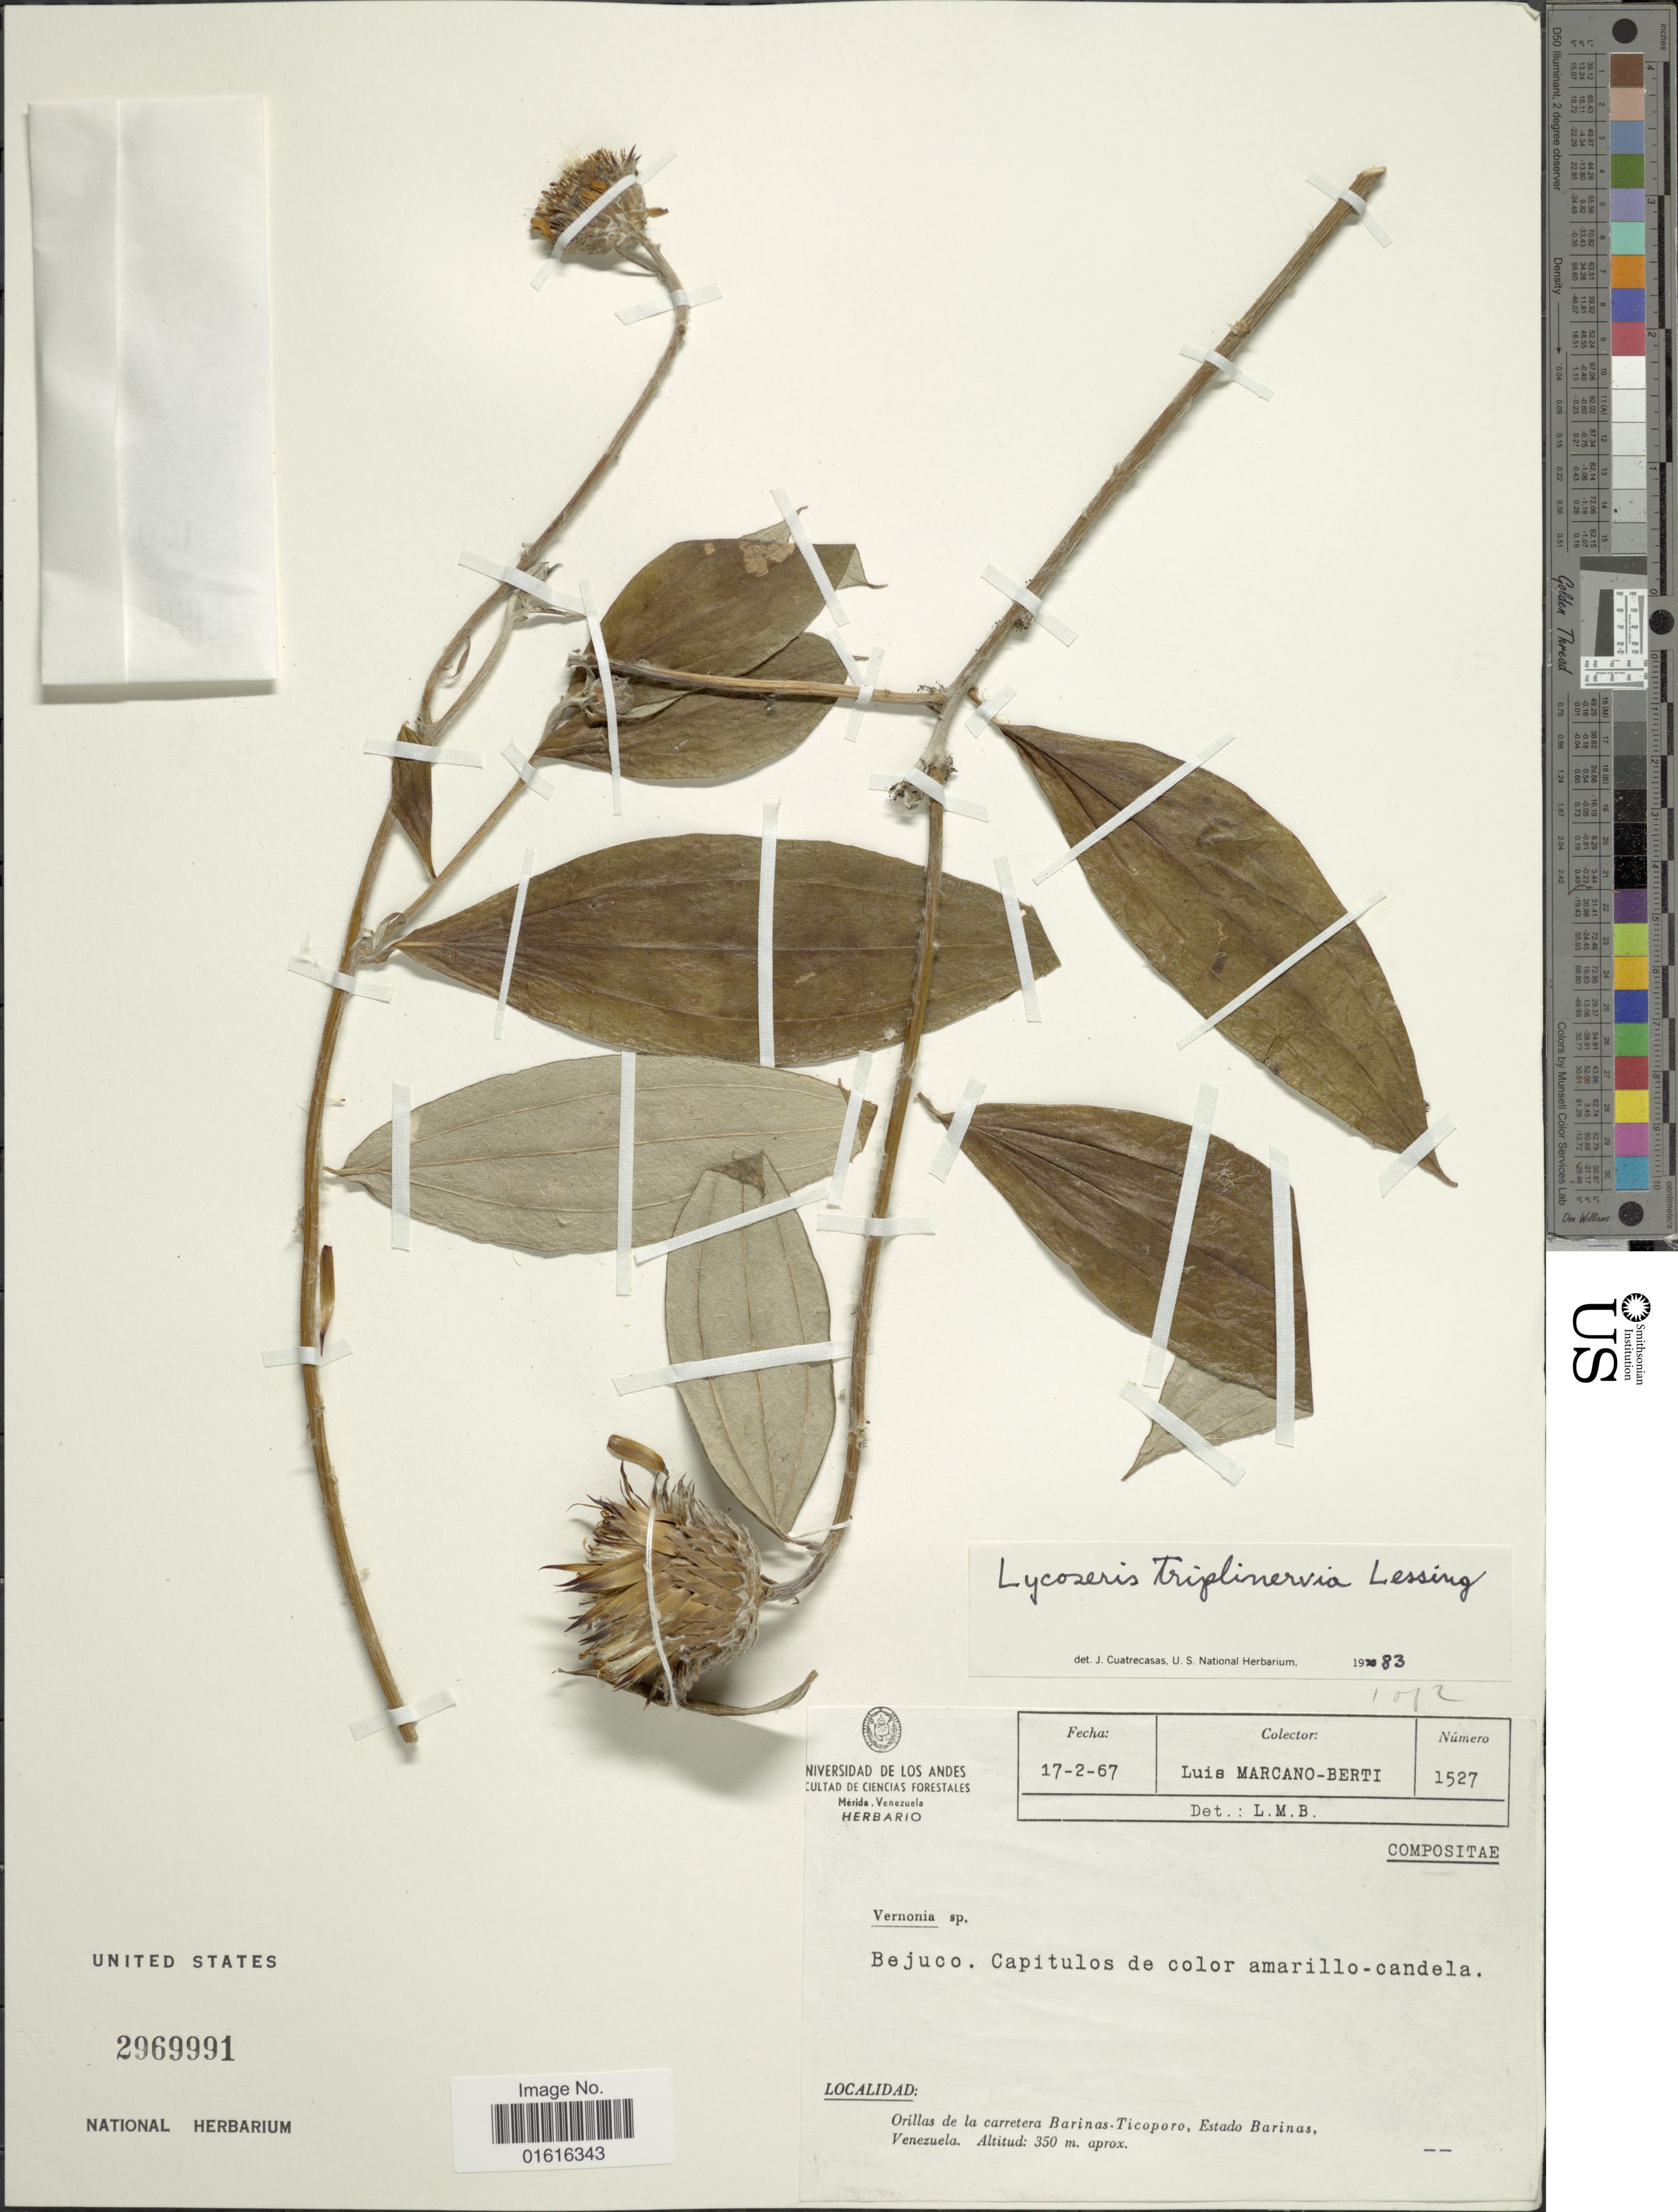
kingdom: Plantae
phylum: Tracheophyta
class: Magnoliopsida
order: Asterales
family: Asteraceae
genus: Lycoseris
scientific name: Lycoseris triplinervia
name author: Less.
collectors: L. Marcano-Berti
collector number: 1527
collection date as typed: Transcribed d/m/y: 17/2/67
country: Venezuela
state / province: Barinas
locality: Vernonia sp. Bejuco. Capitulos de color amarillo-candela, Orillas de la carretera Barinas. Ticoporo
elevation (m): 350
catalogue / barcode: US 2969991